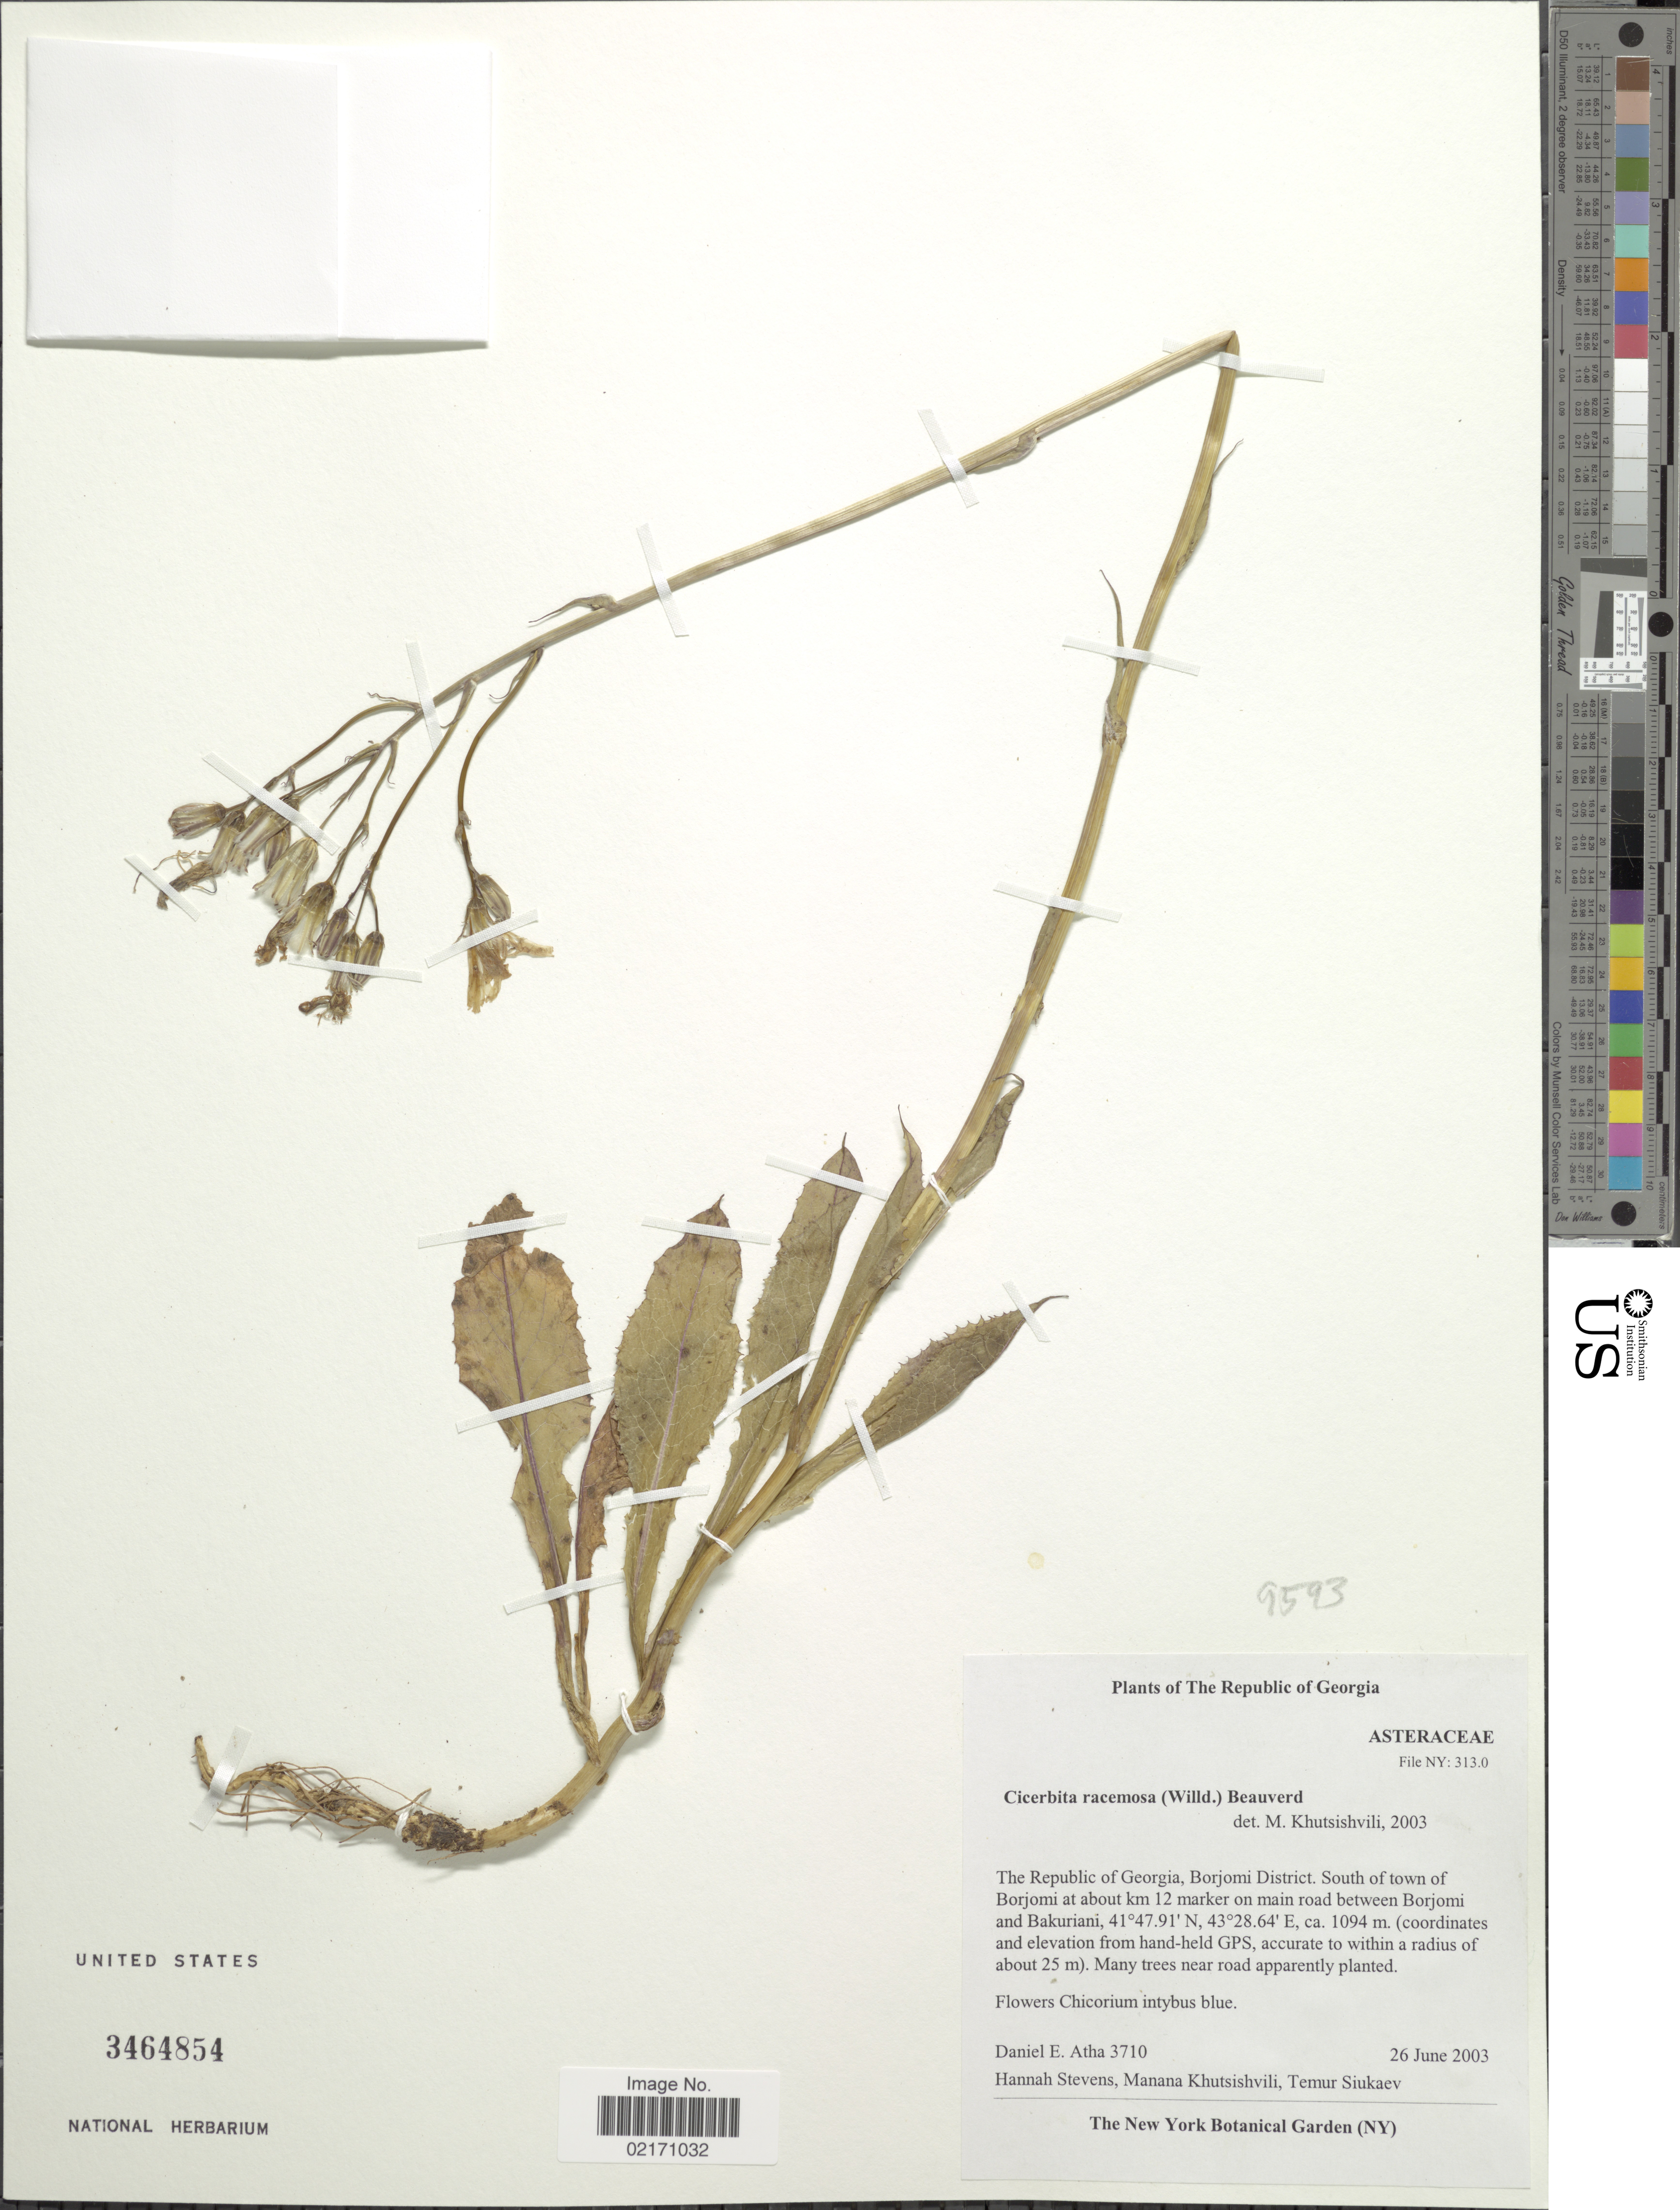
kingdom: Plantae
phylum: Tracheophyta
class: Magnoliopsida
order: Asterales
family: Asteraceae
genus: Lactuca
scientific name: Lactuca sibirica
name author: (L.) Maxim.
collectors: D. Atha, H. Stevens, M. Khutsiskvili & T. Siukaev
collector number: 3710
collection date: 2003-06-26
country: Georgia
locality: The Republic of Georgia, Borjomi District, South of town of Borjomi at about km 12 marker on main road between Borjomi and Bakuriani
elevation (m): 1094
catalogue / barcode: US 3464854